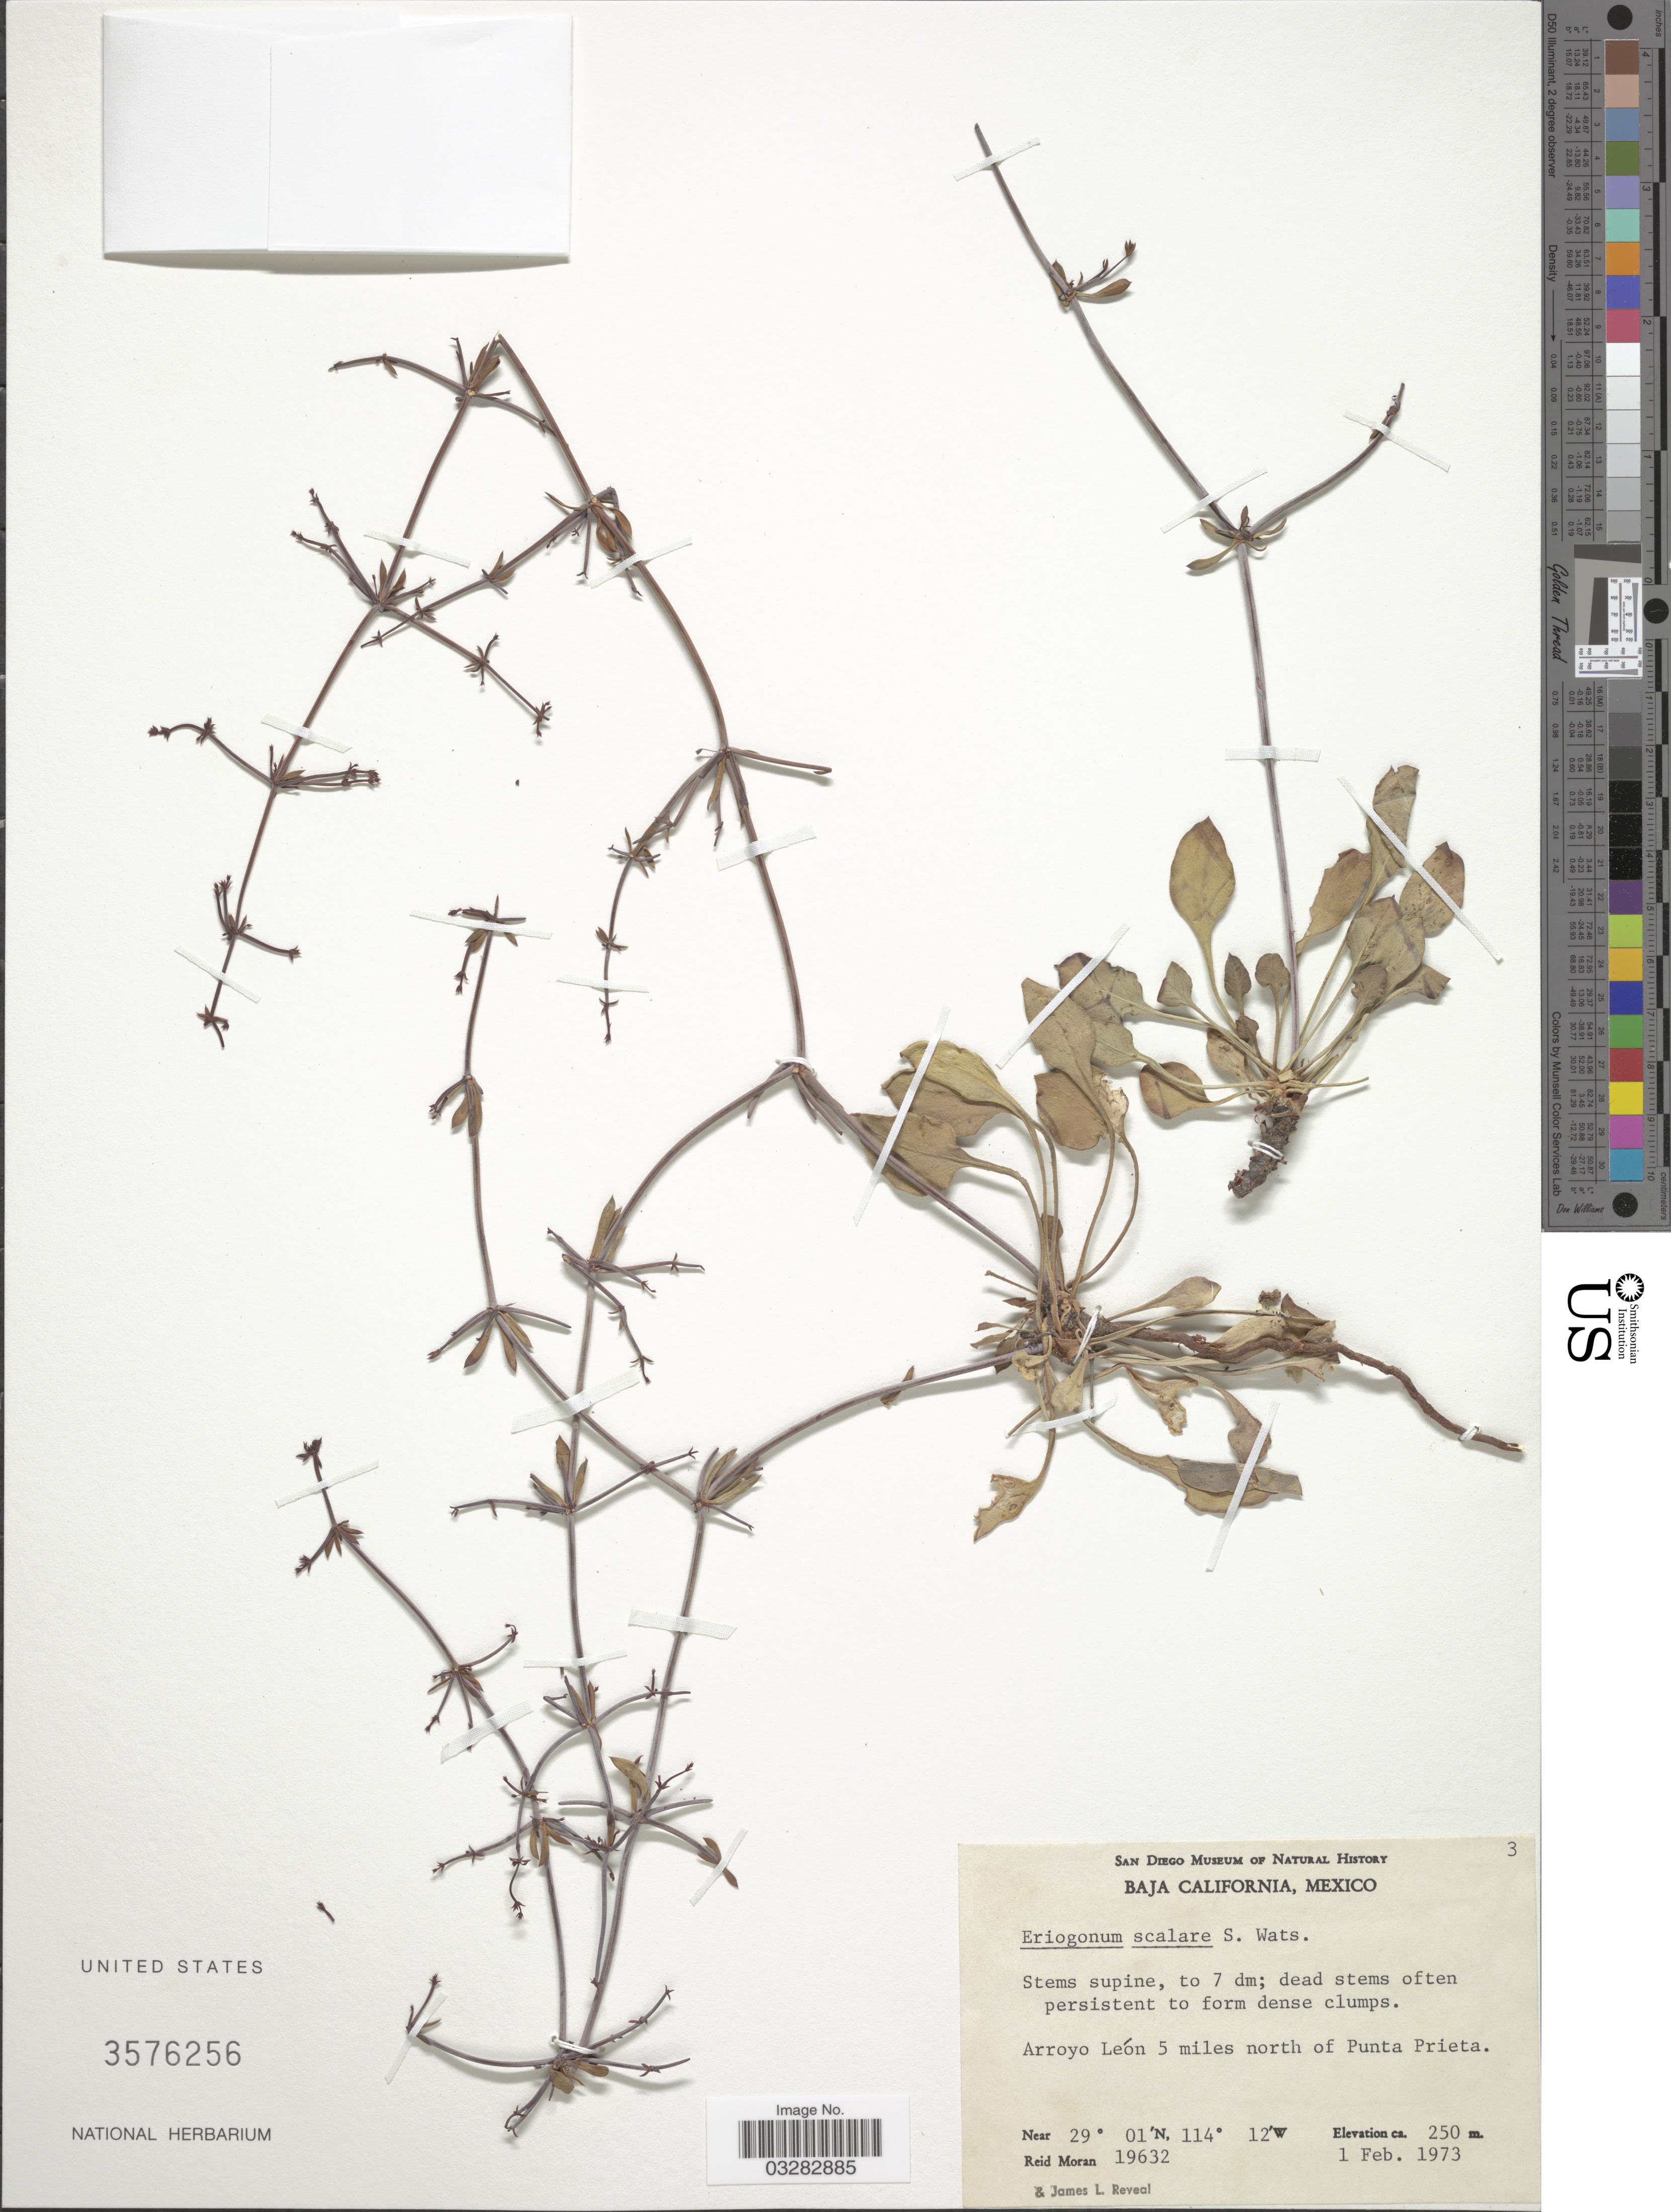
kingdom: Plantae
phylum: Tracheophyta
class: Magnoliopsida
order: Caryophyllales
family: Polygonaceae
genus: Eriogonum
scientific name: Eriogonum scalare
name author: S. Watson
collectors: R. V. Moran & J. L. Reveal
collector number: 19632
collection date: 1973-02-01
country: Mexico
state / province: Baja California Norte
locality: Arroyo León 5 miles north of Punta Prieta.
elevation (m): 250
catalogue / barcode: US 3576256